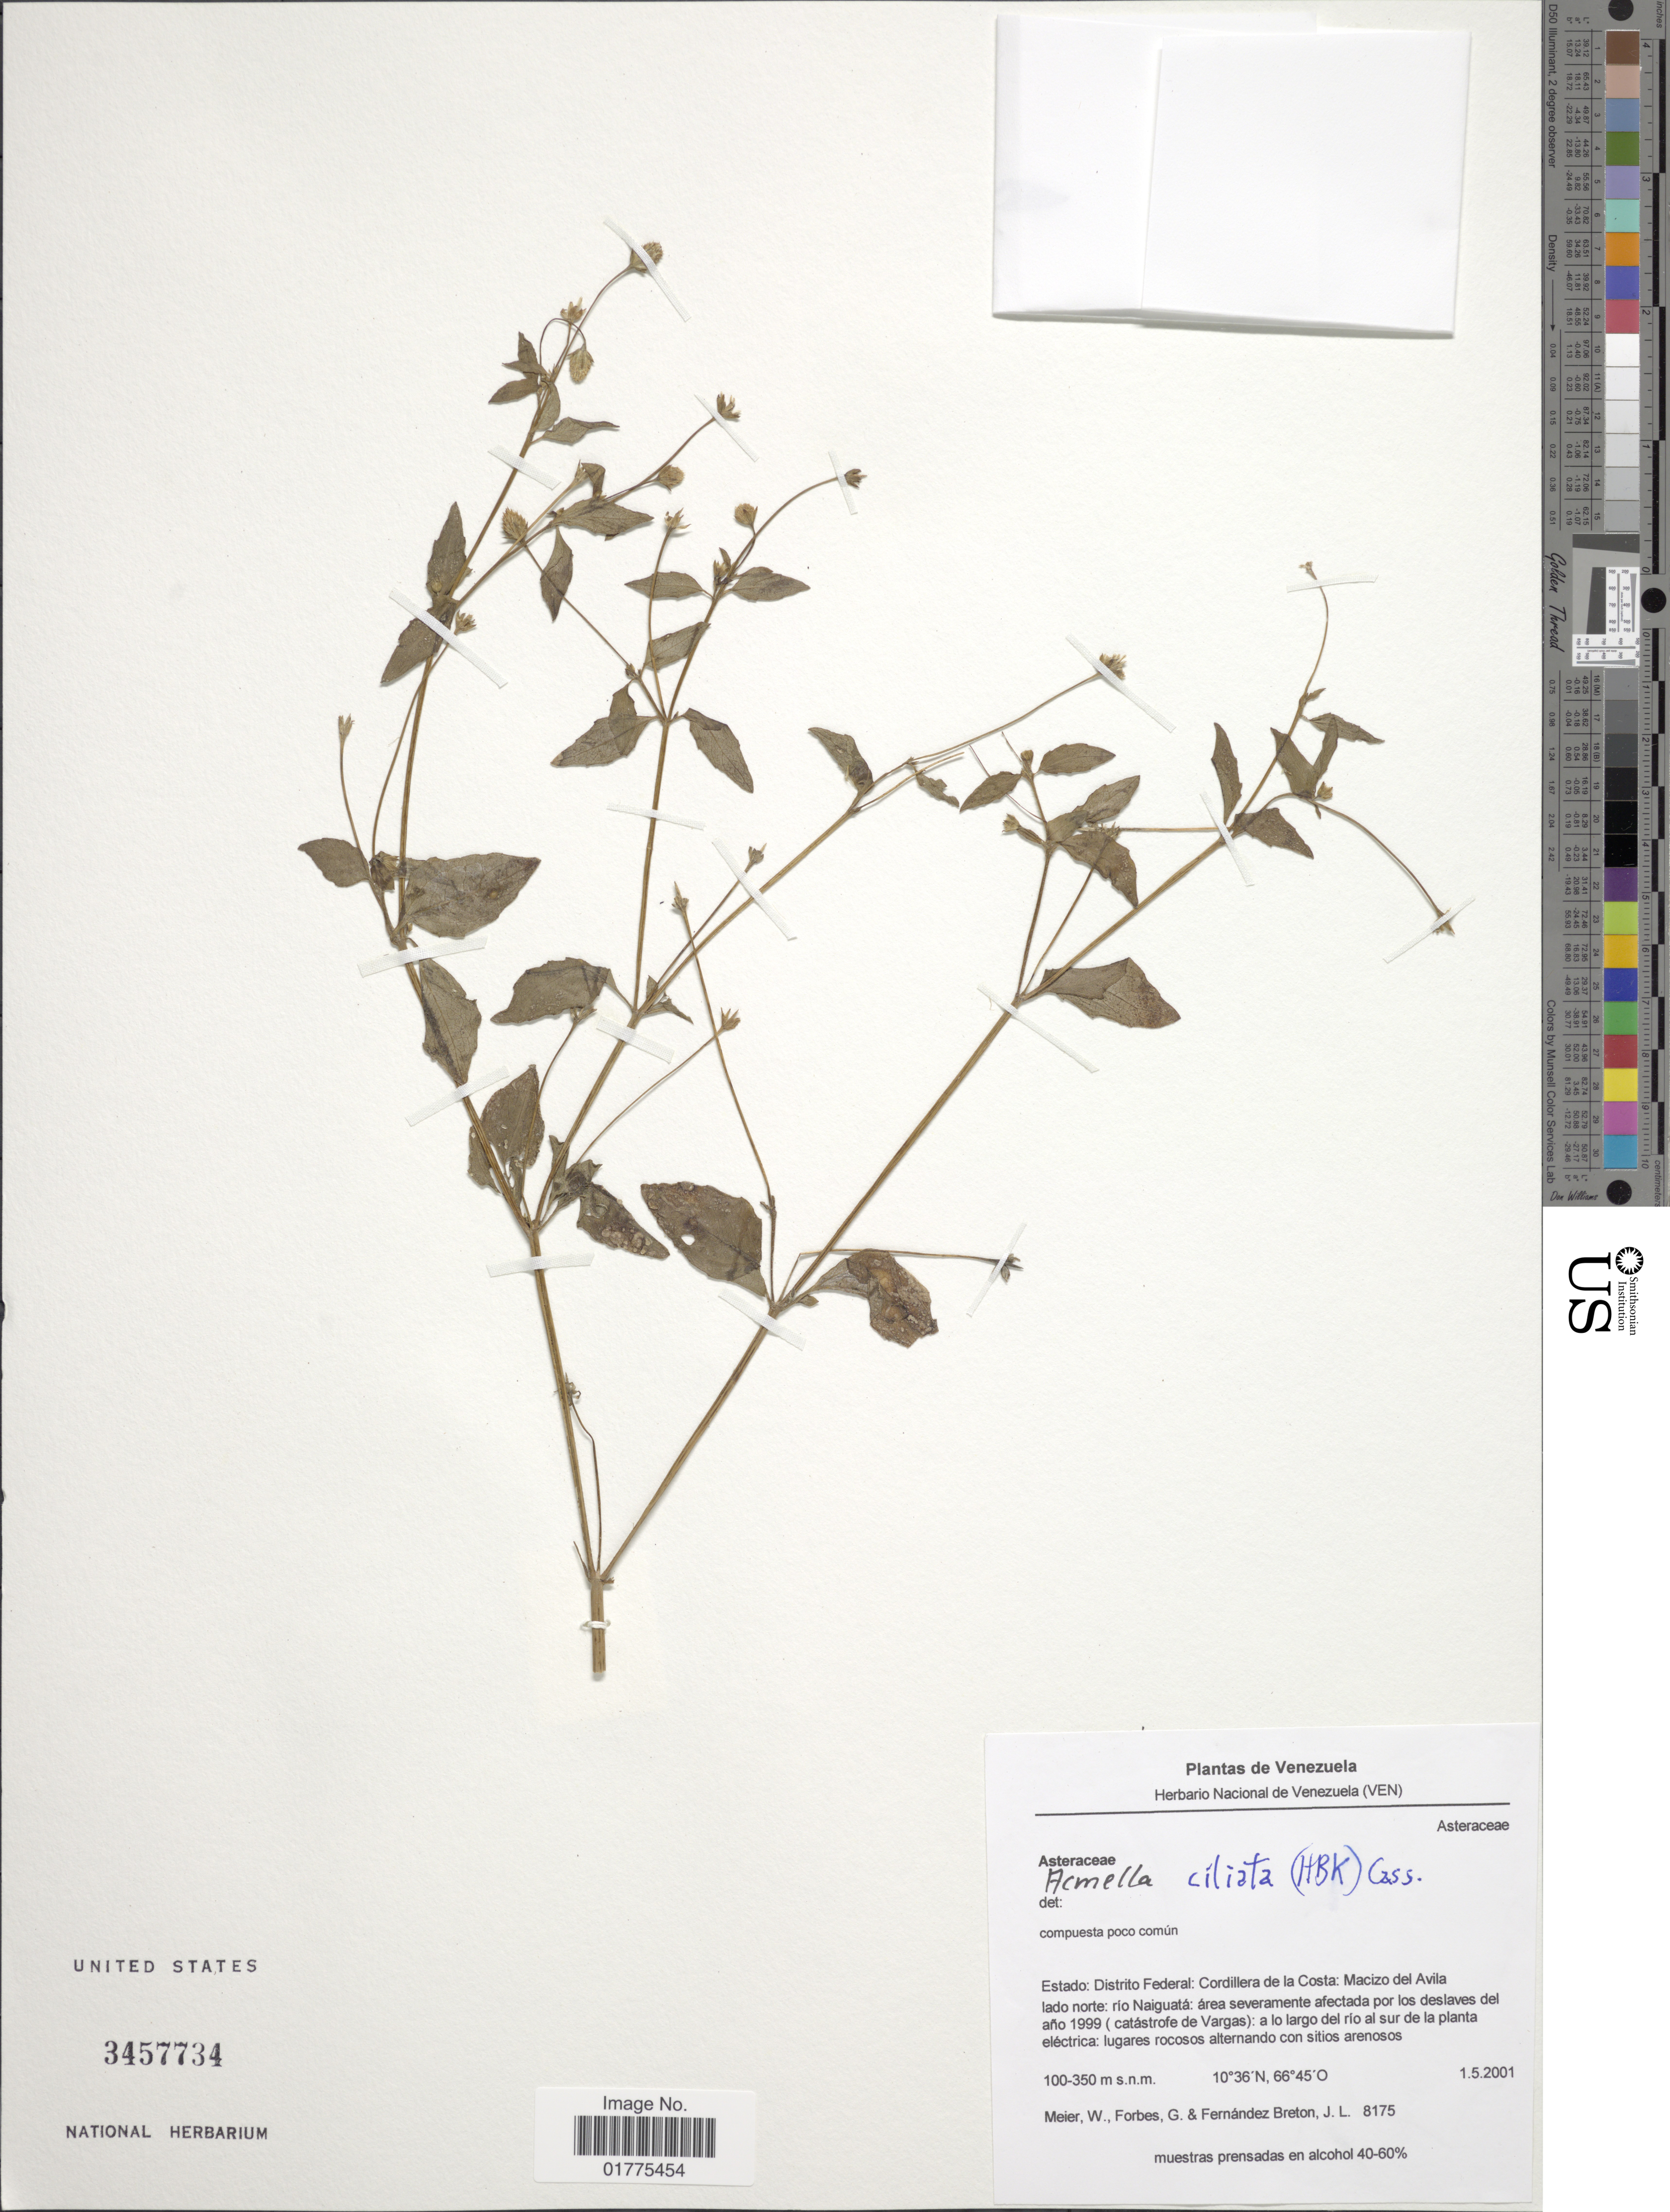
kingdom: Plantae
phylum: Tracheophyta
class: Magnoliopsida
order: Asterales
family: Asteraceae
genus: Acmella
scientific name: Acmella ciliata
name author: (Kunth) Cass.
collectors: W. Meier, G. Forbes & J. L. Hernandez-Breton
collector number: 8175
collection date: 2001-05-01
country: Venezuela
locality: Distrito Federal: Cordillera de la Costa: Macizo del Avila lado norte: rio Naiguata:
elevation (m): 100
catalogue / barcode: US 3457734